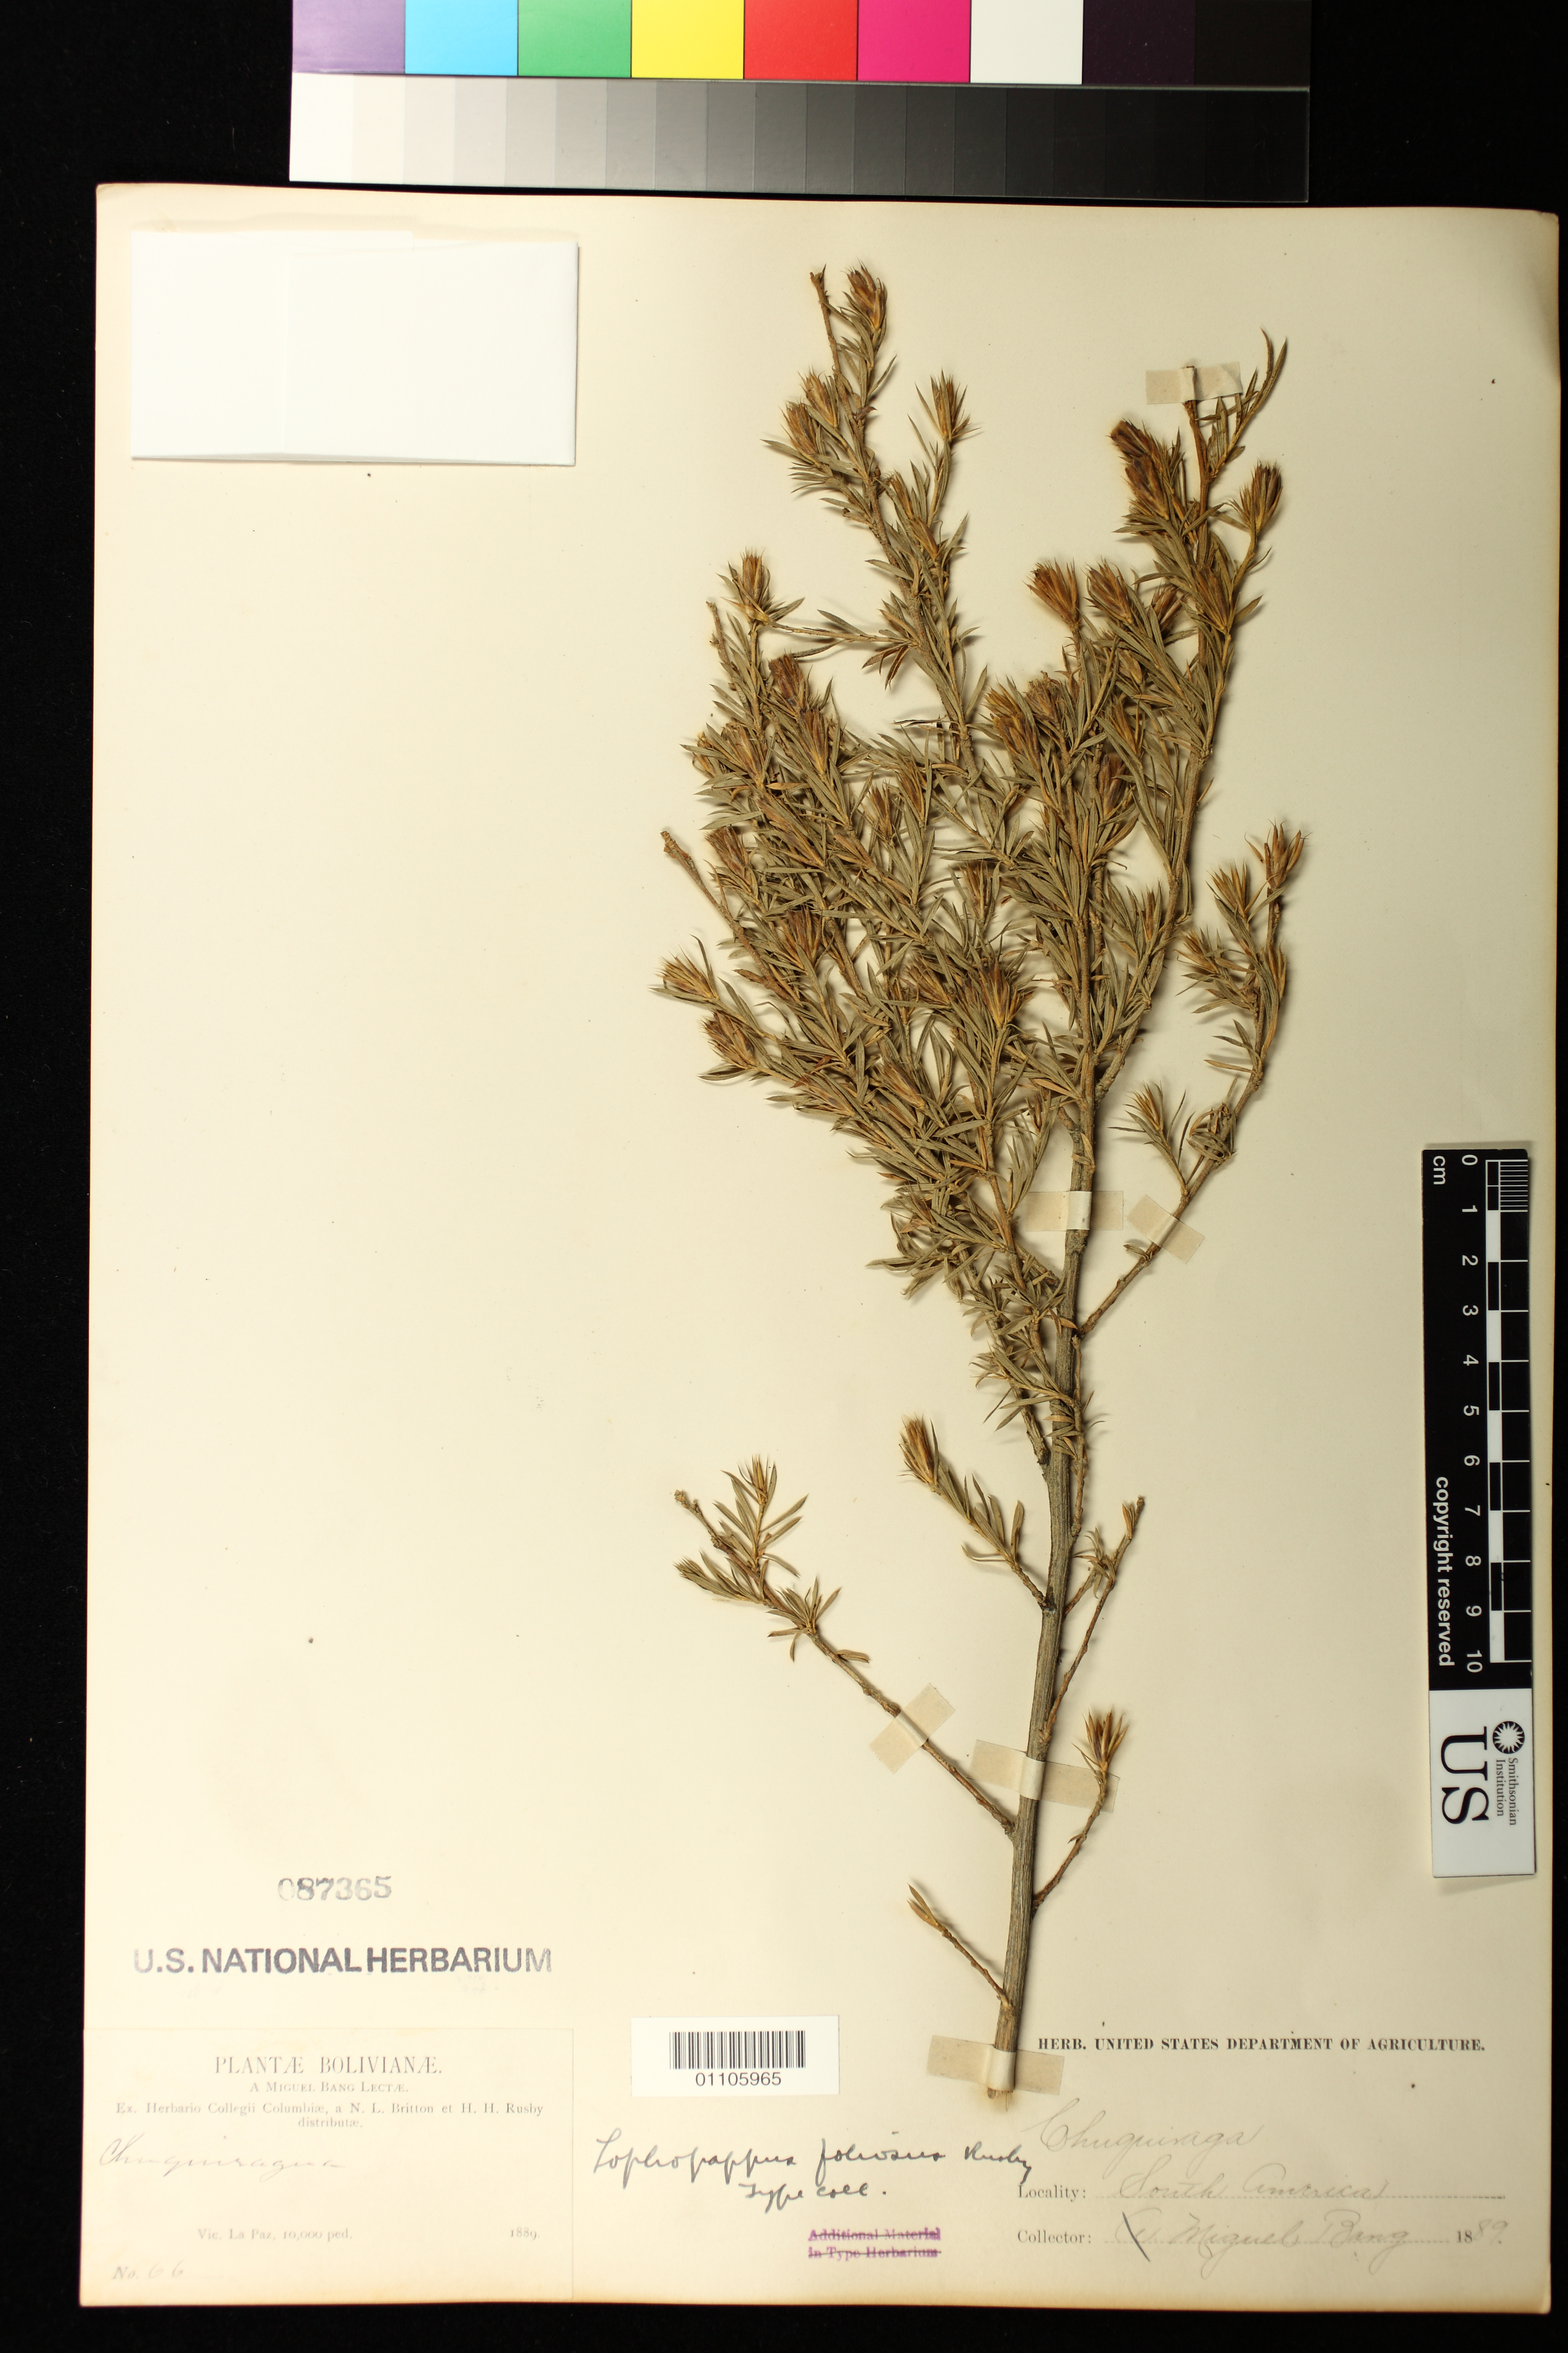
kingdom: Plantae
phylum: Tracheophyta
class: Magnoliopsida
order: Asterales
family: Asteraceae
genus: Lophopappus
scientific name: Lophopappus foliosus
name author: Rusby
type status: Isosyntype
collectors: M. Bang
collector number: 66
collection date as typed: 1889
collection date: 1889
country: Bolivia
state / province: La Paz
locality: Vicinity of La Paz.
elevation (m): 3048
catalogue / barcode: US 87365